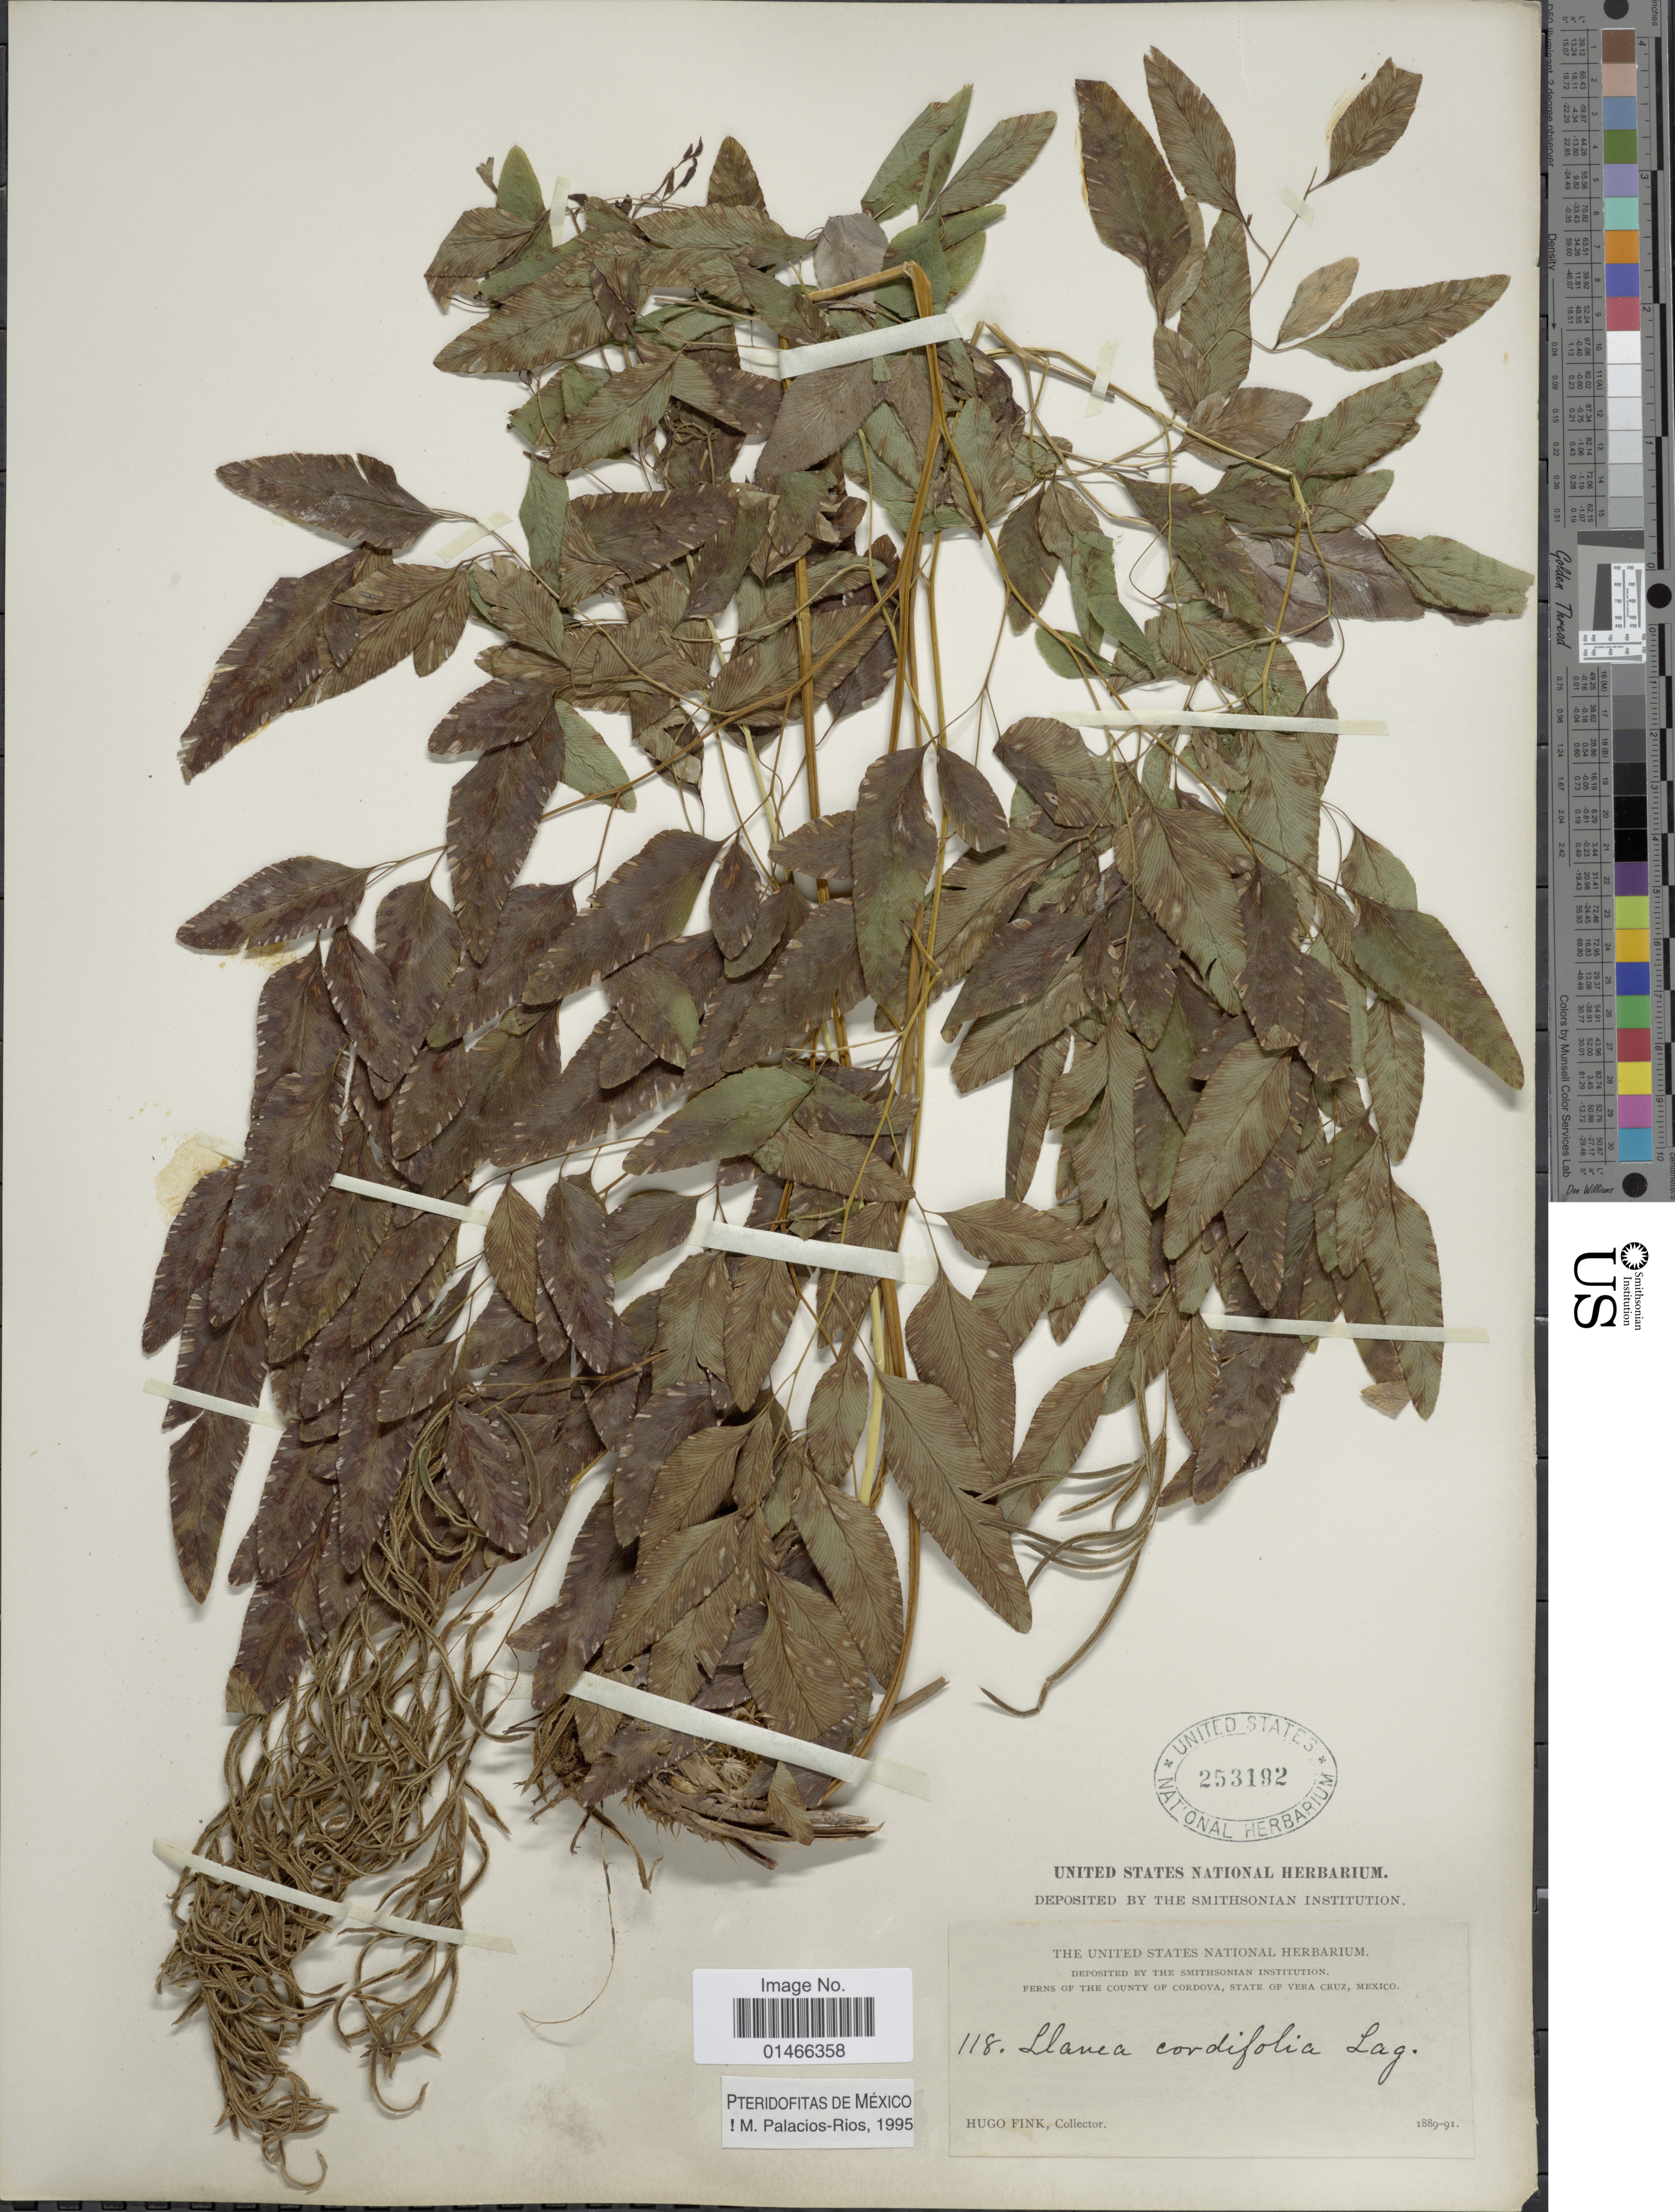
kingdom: Plantae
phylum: Tracheophyta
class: Polypodiopsida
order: Polypodiales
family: Pteridaceae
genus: Llavea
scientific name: Llavea cordifolia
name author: Lag.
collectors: H. Fink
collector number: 118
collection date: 1889/1891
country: Mexico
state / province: Veracruz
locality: Cordova, State of Vera cruz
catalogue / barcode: US 253192